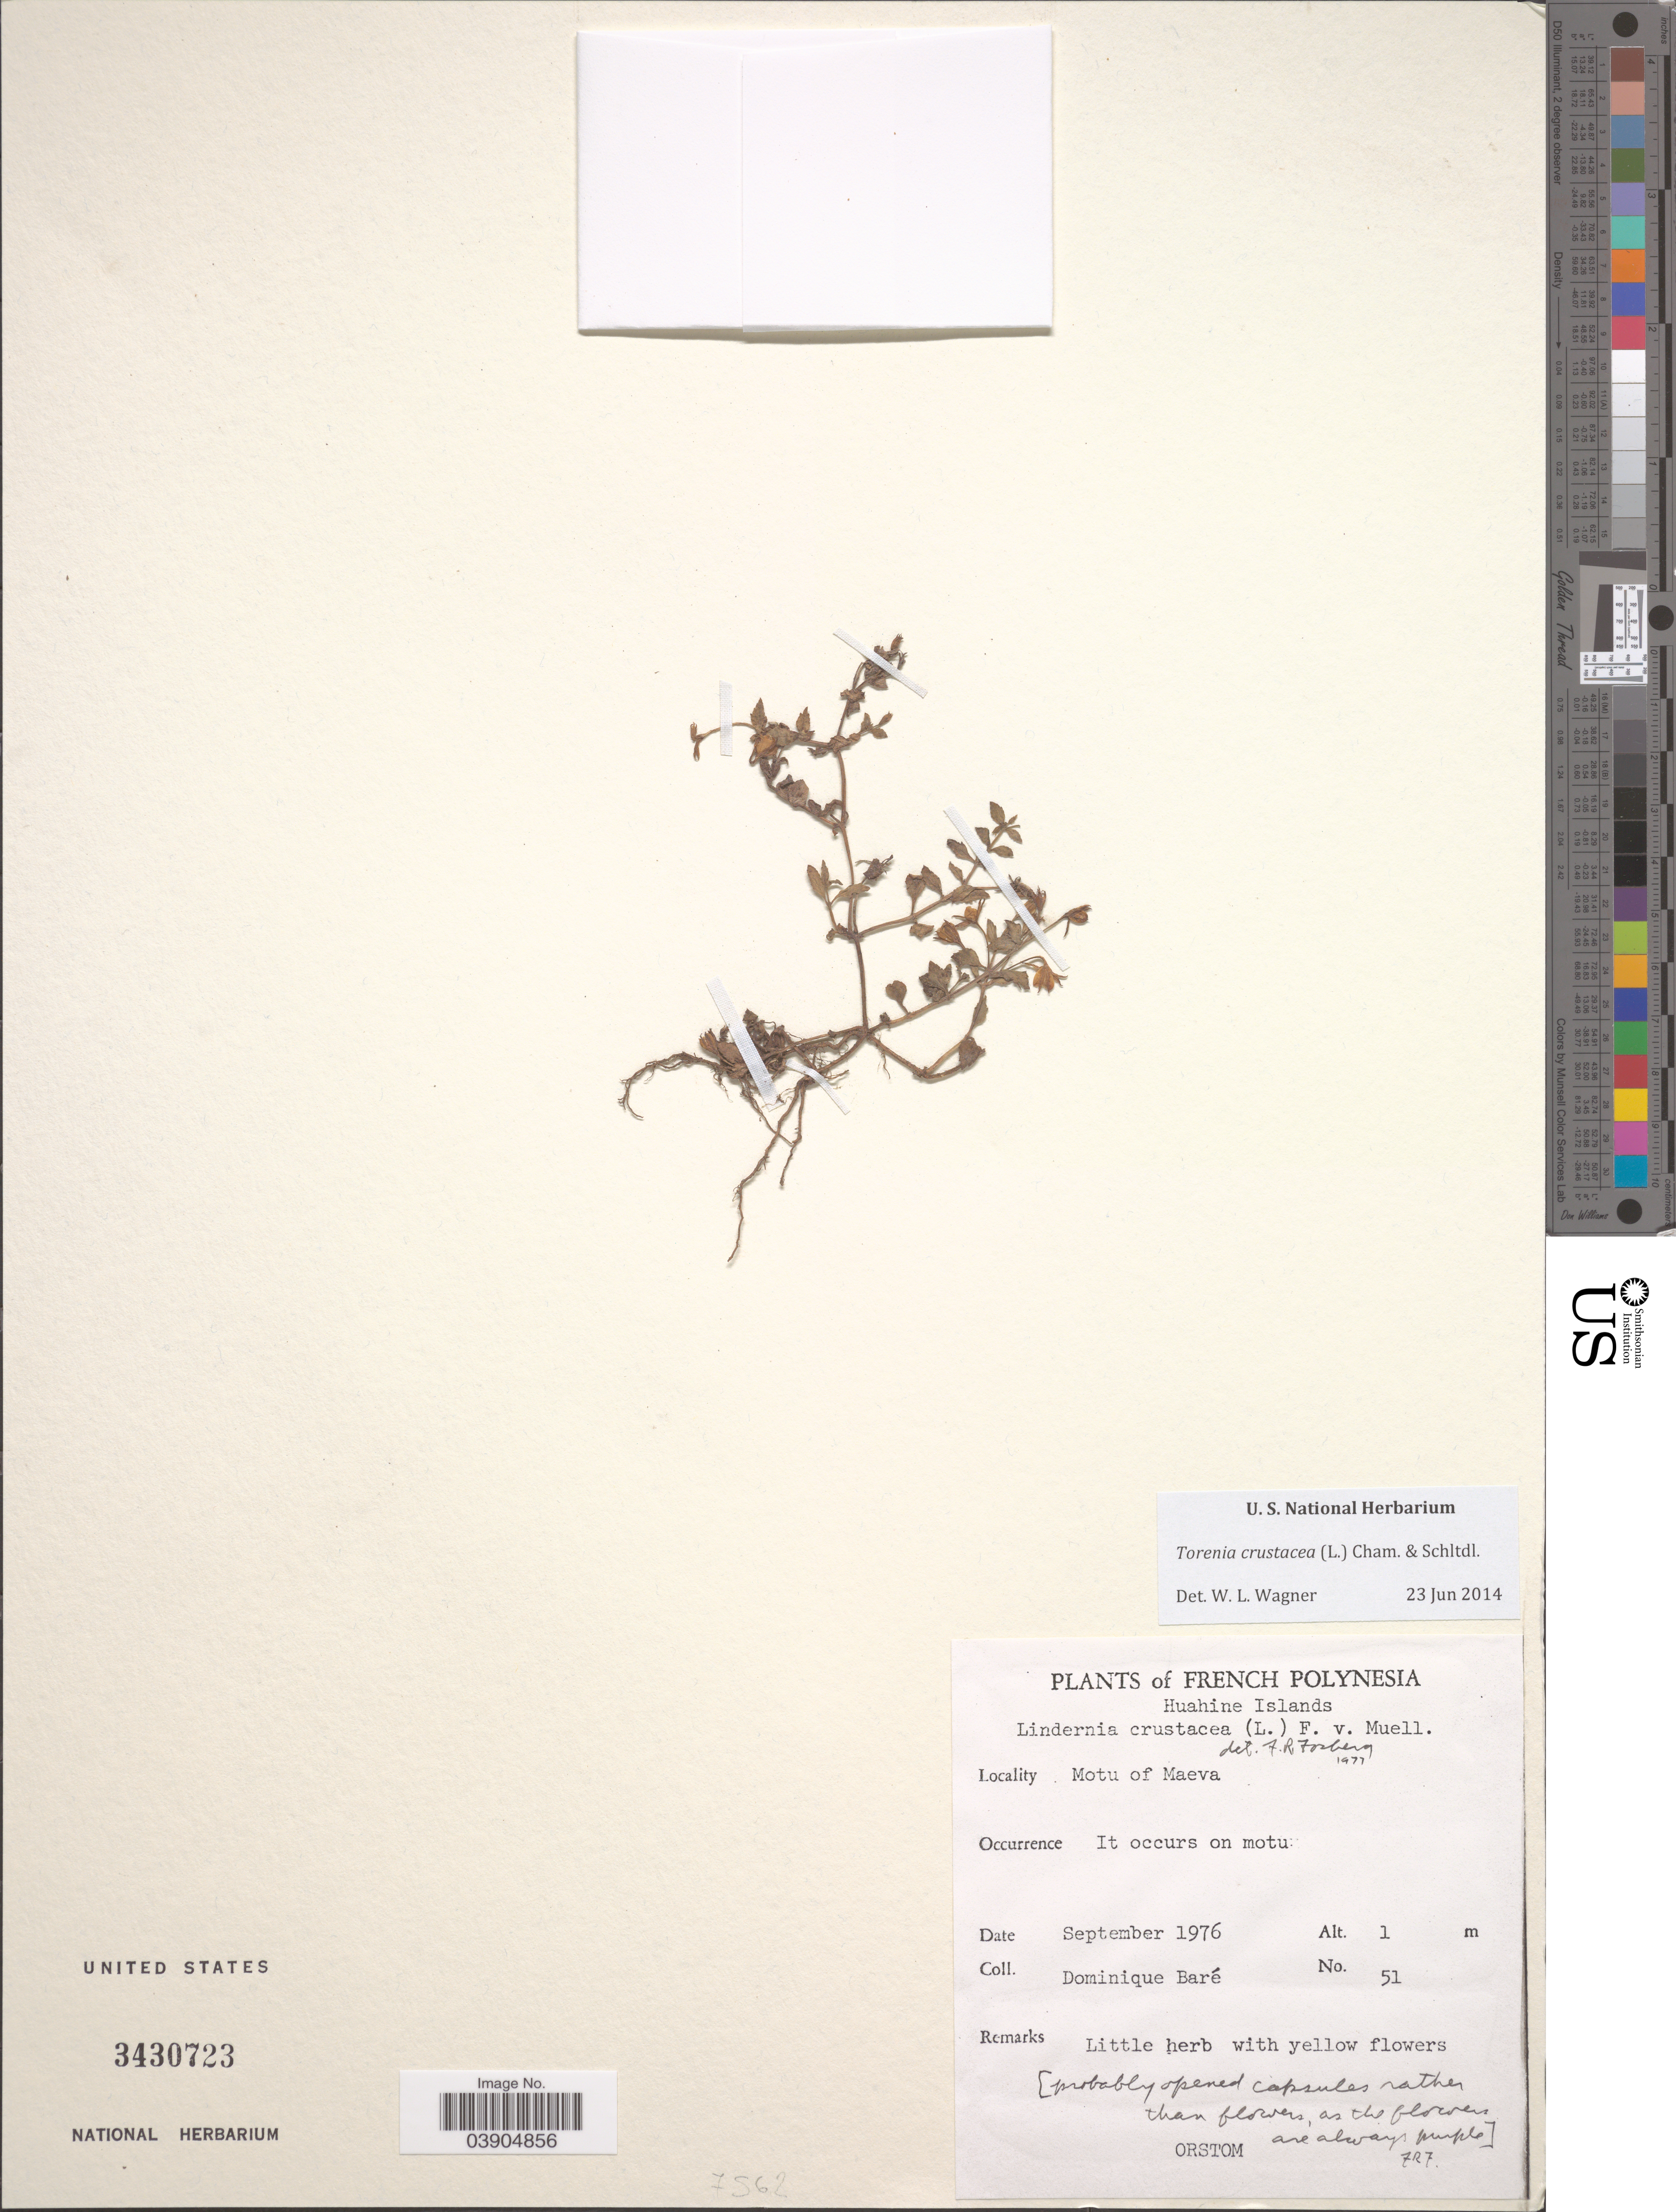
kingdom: Plantae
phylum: Tracheophyta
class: Magnoliopsida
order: Lamiales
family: Linderniaceae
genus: Lindernia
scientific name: Lindernia crustacea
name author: (L.) F. Muell.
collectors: D. Baré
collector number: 51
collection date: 1976-09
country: French Polynesia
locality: Huahine Islands. Motu of Maeva.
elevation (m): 1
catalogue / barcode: US 3430723